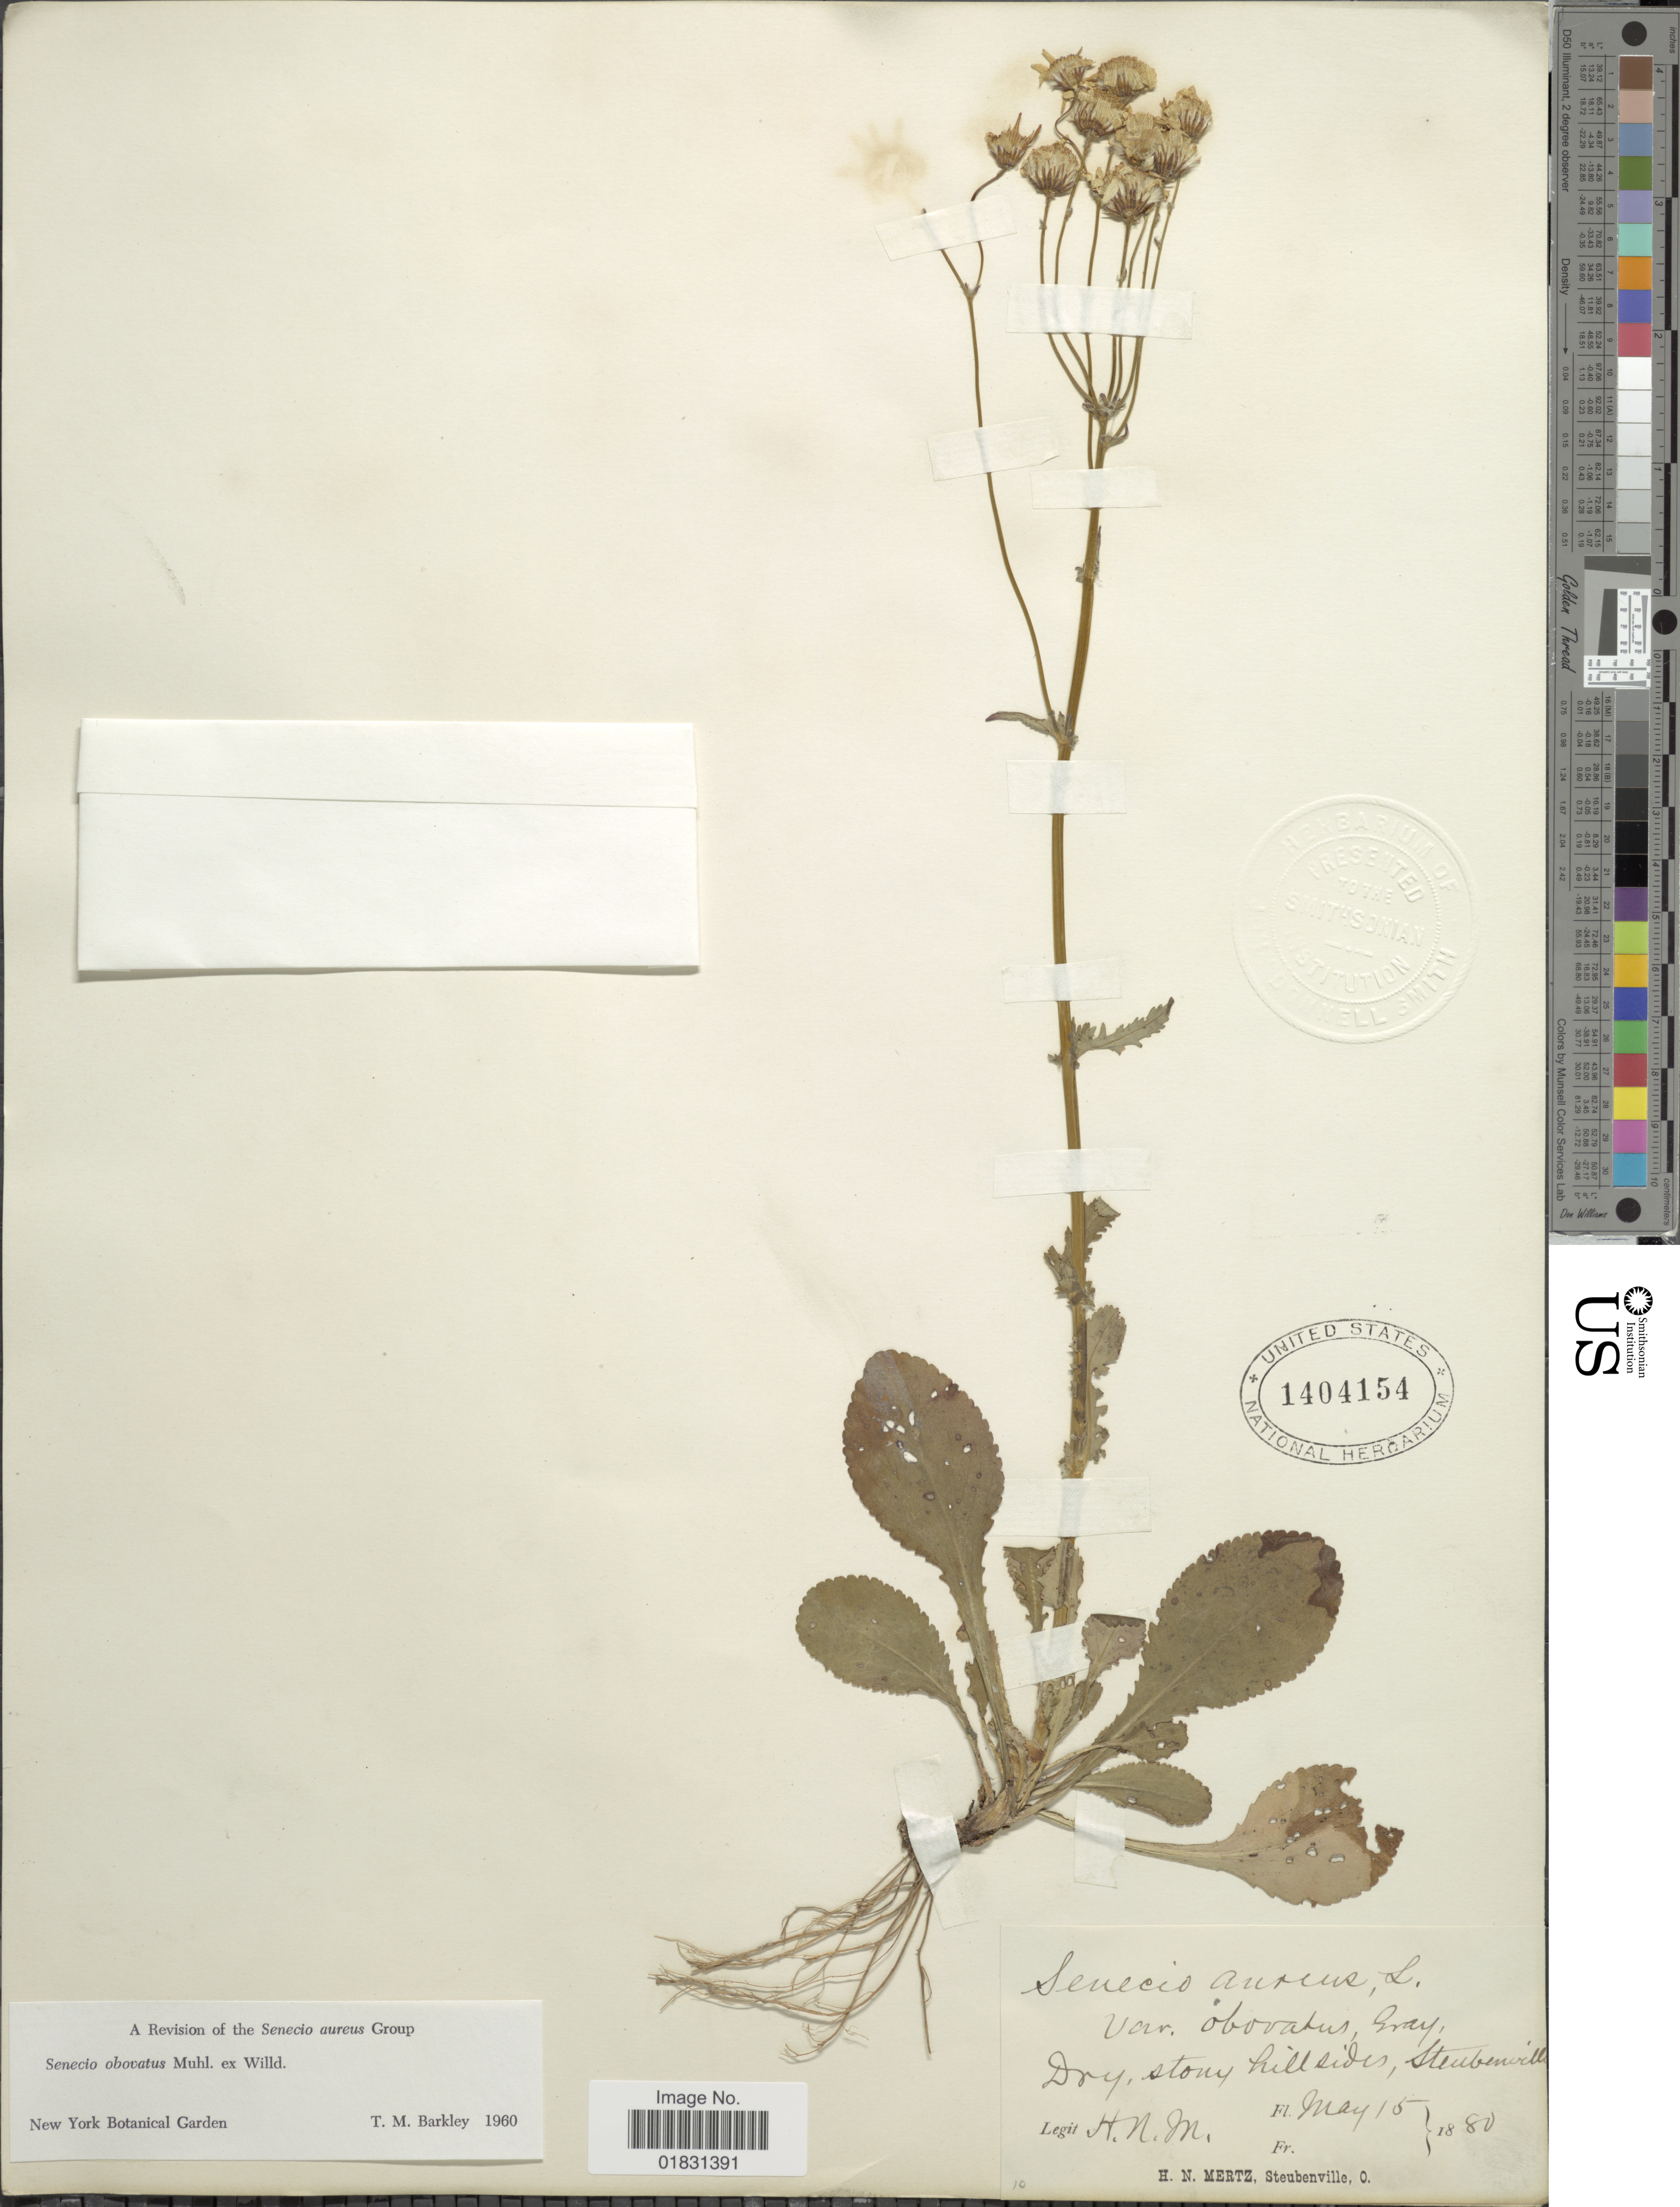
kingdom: Plantae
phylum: Tracheophyta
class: Magnoliopsida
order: Asterales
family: Asteraceae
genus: Packera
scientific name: Packera obovata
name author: (Muhl. ex Willd.) W.A. Weber & Á. Löve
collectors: H. Mertz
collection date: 1880-05-15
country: United States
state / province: Ohio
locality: Dry, stony hillsides, Steubenville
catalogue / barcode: US 1404154